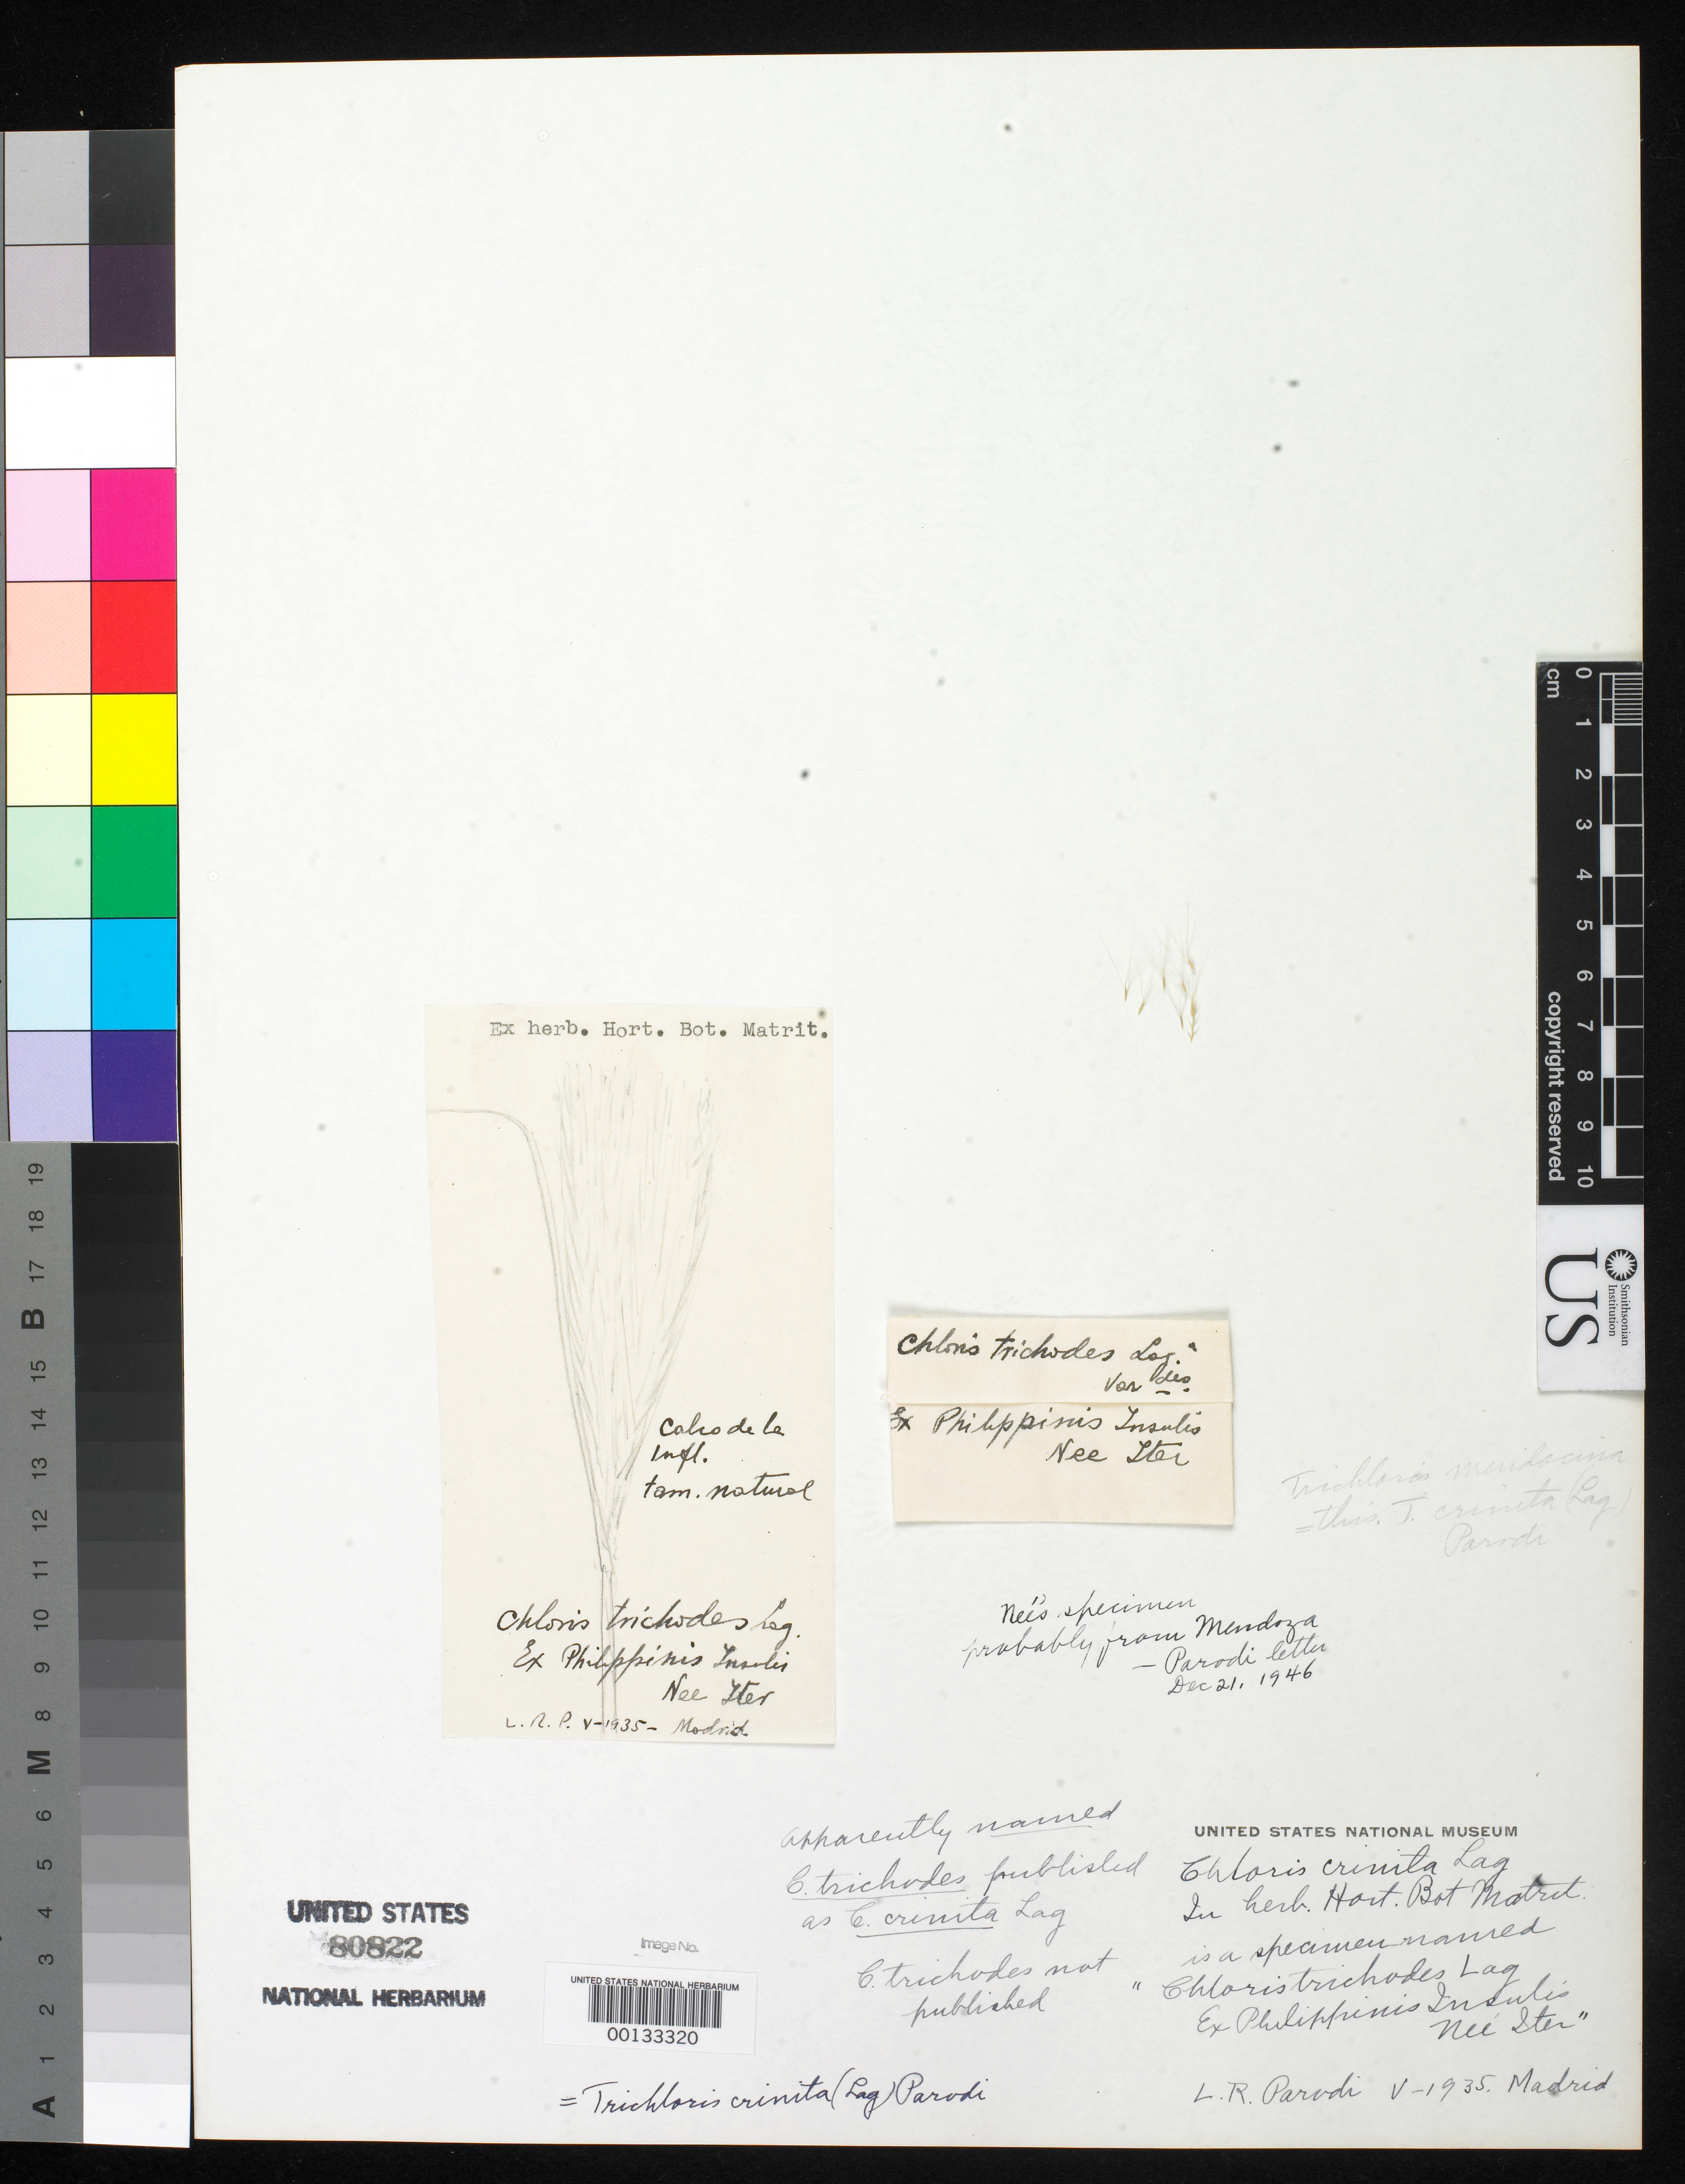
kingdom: Plantae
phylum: Tracheophyta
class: Liliopsida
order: Poales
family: Poaceae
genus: Chloris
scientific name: Chloris crinita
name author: Lag.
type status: Isotype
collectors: L. Née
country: Philippines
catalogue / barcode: US 80822